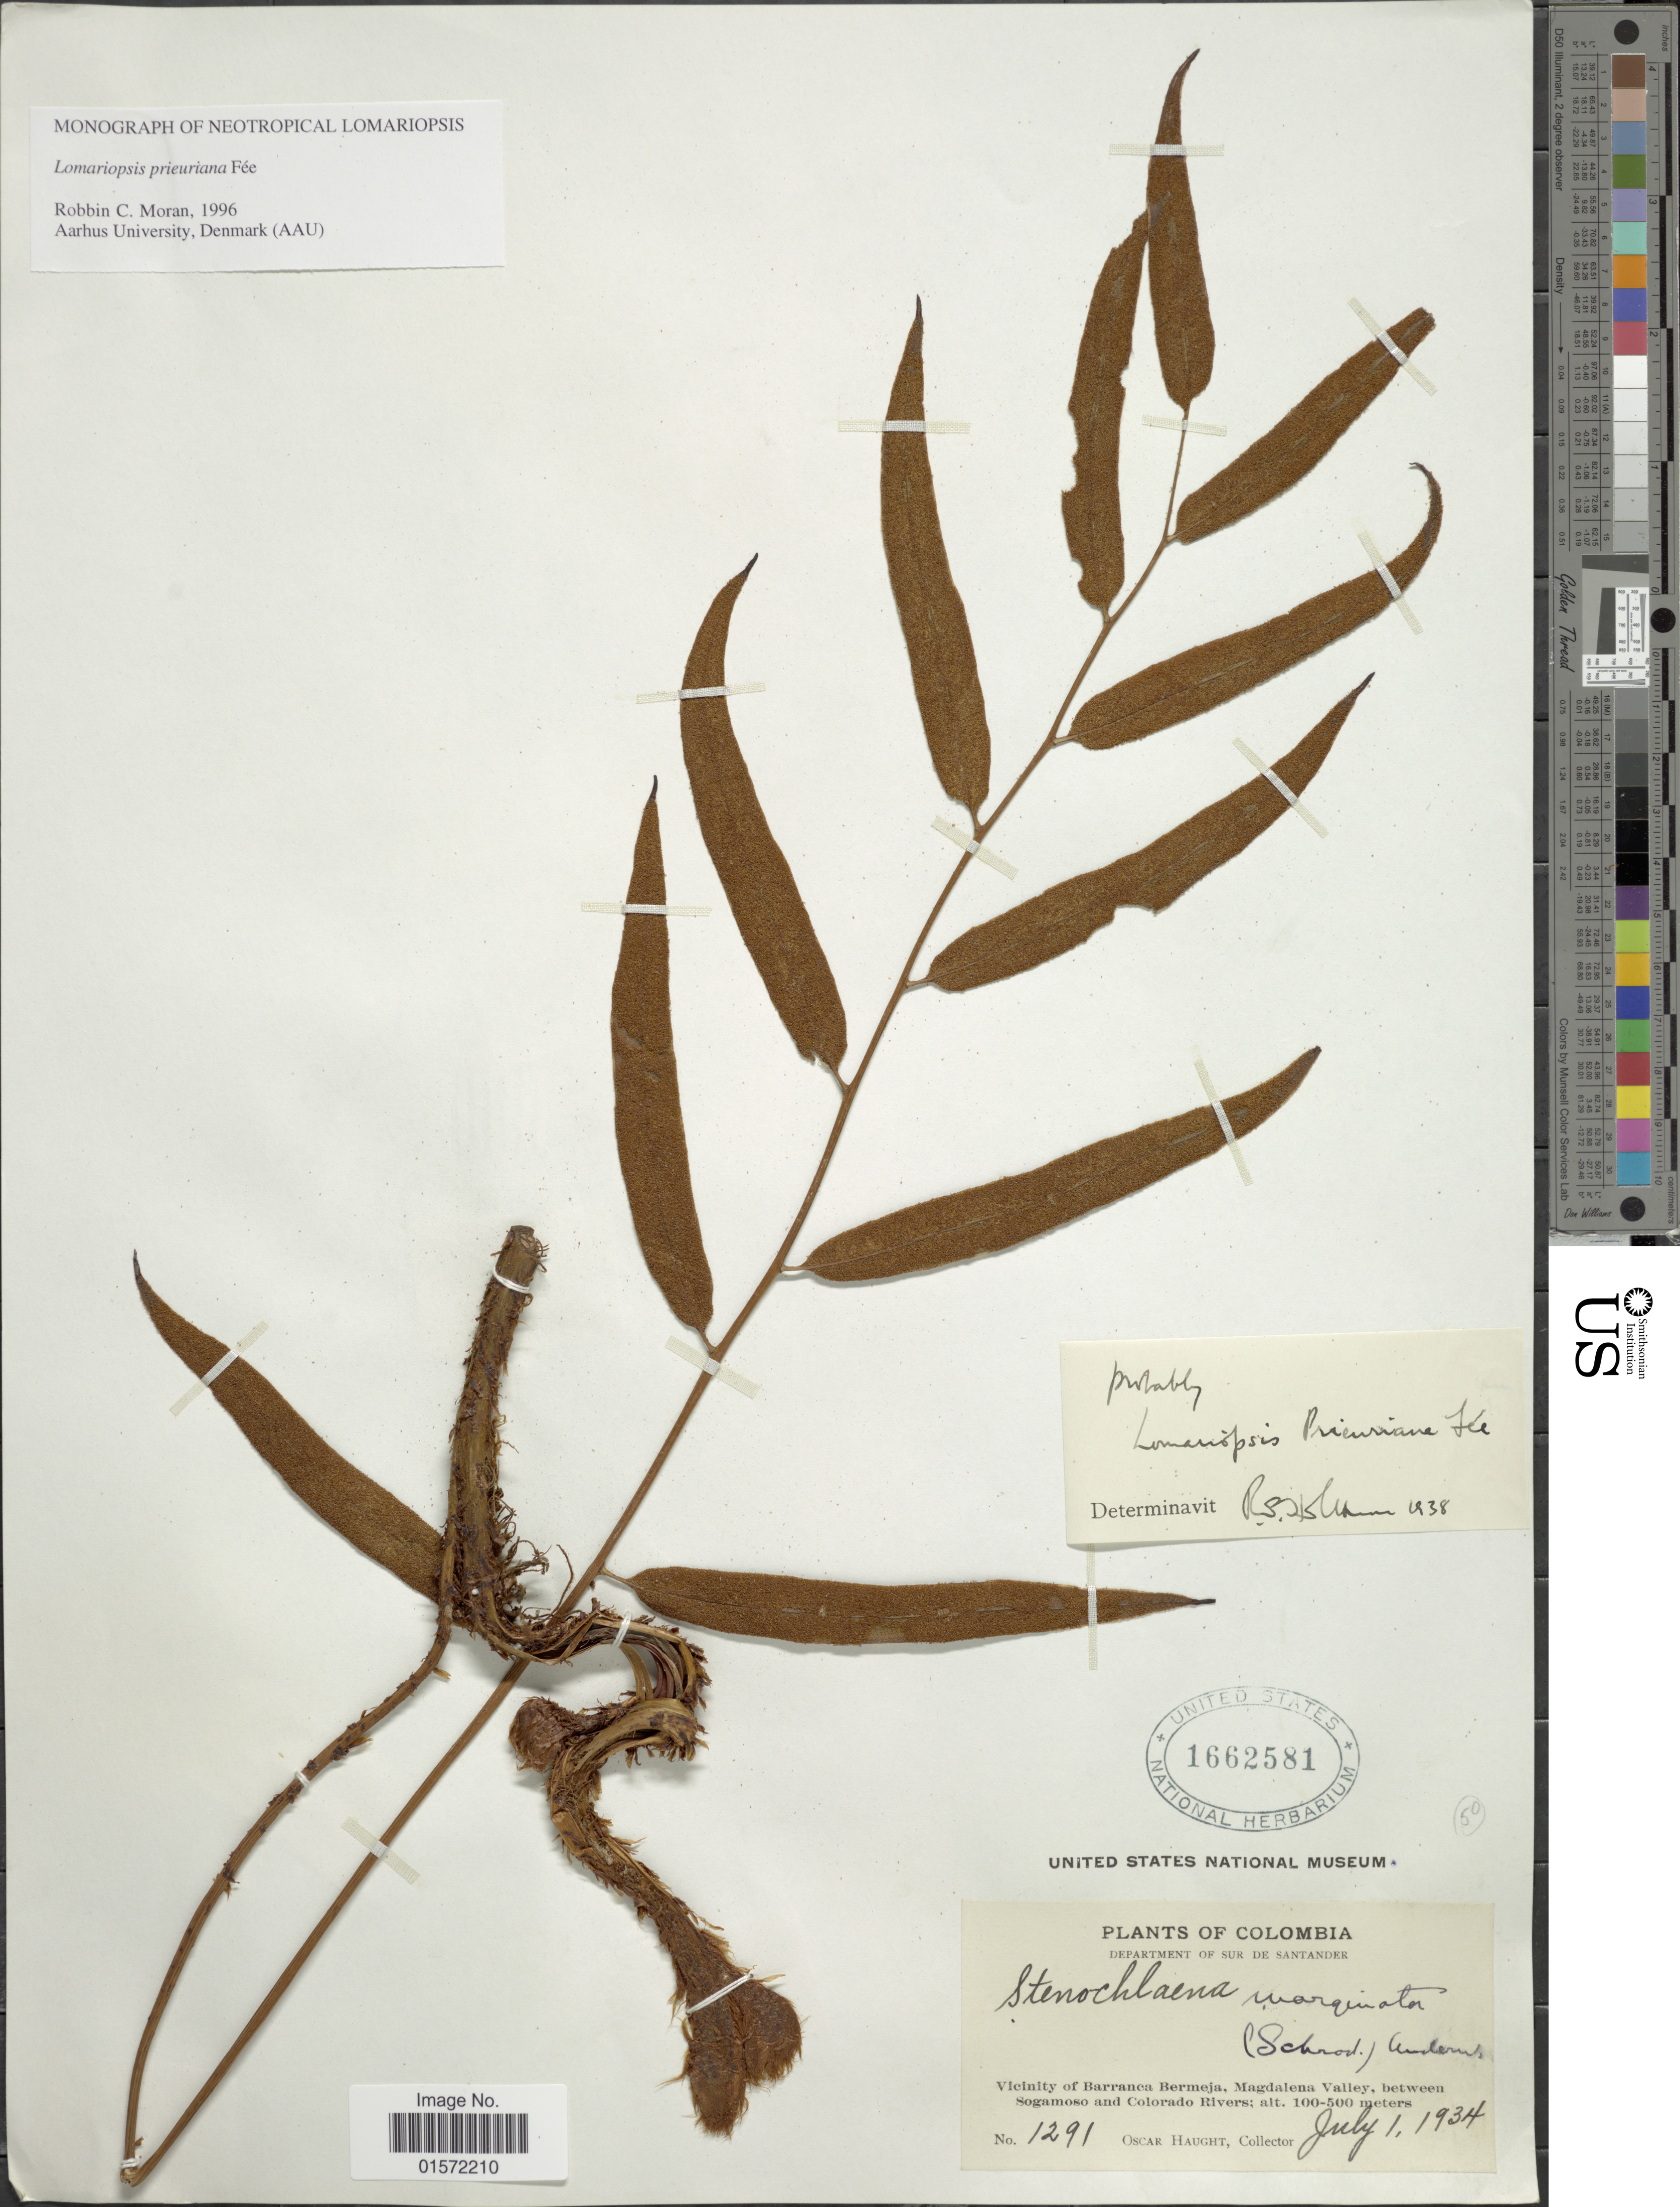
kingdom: Plantae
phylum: Tracheophyta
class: Polypodiopsida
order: Polypodiales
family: Lomariopsidaceae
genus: Lomariopsis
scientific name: Lomariopsis prieuriana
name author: Fée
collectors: O. L. Haught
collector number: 1291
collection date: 1934-07-01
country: Colombia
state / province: Santander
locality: Department of Sur de Santander, Vicinity of Barranca Bermeja, Magdalena Valley, between Sogamoso and Colorado Rivers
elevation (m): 100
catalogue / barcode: US 1662581